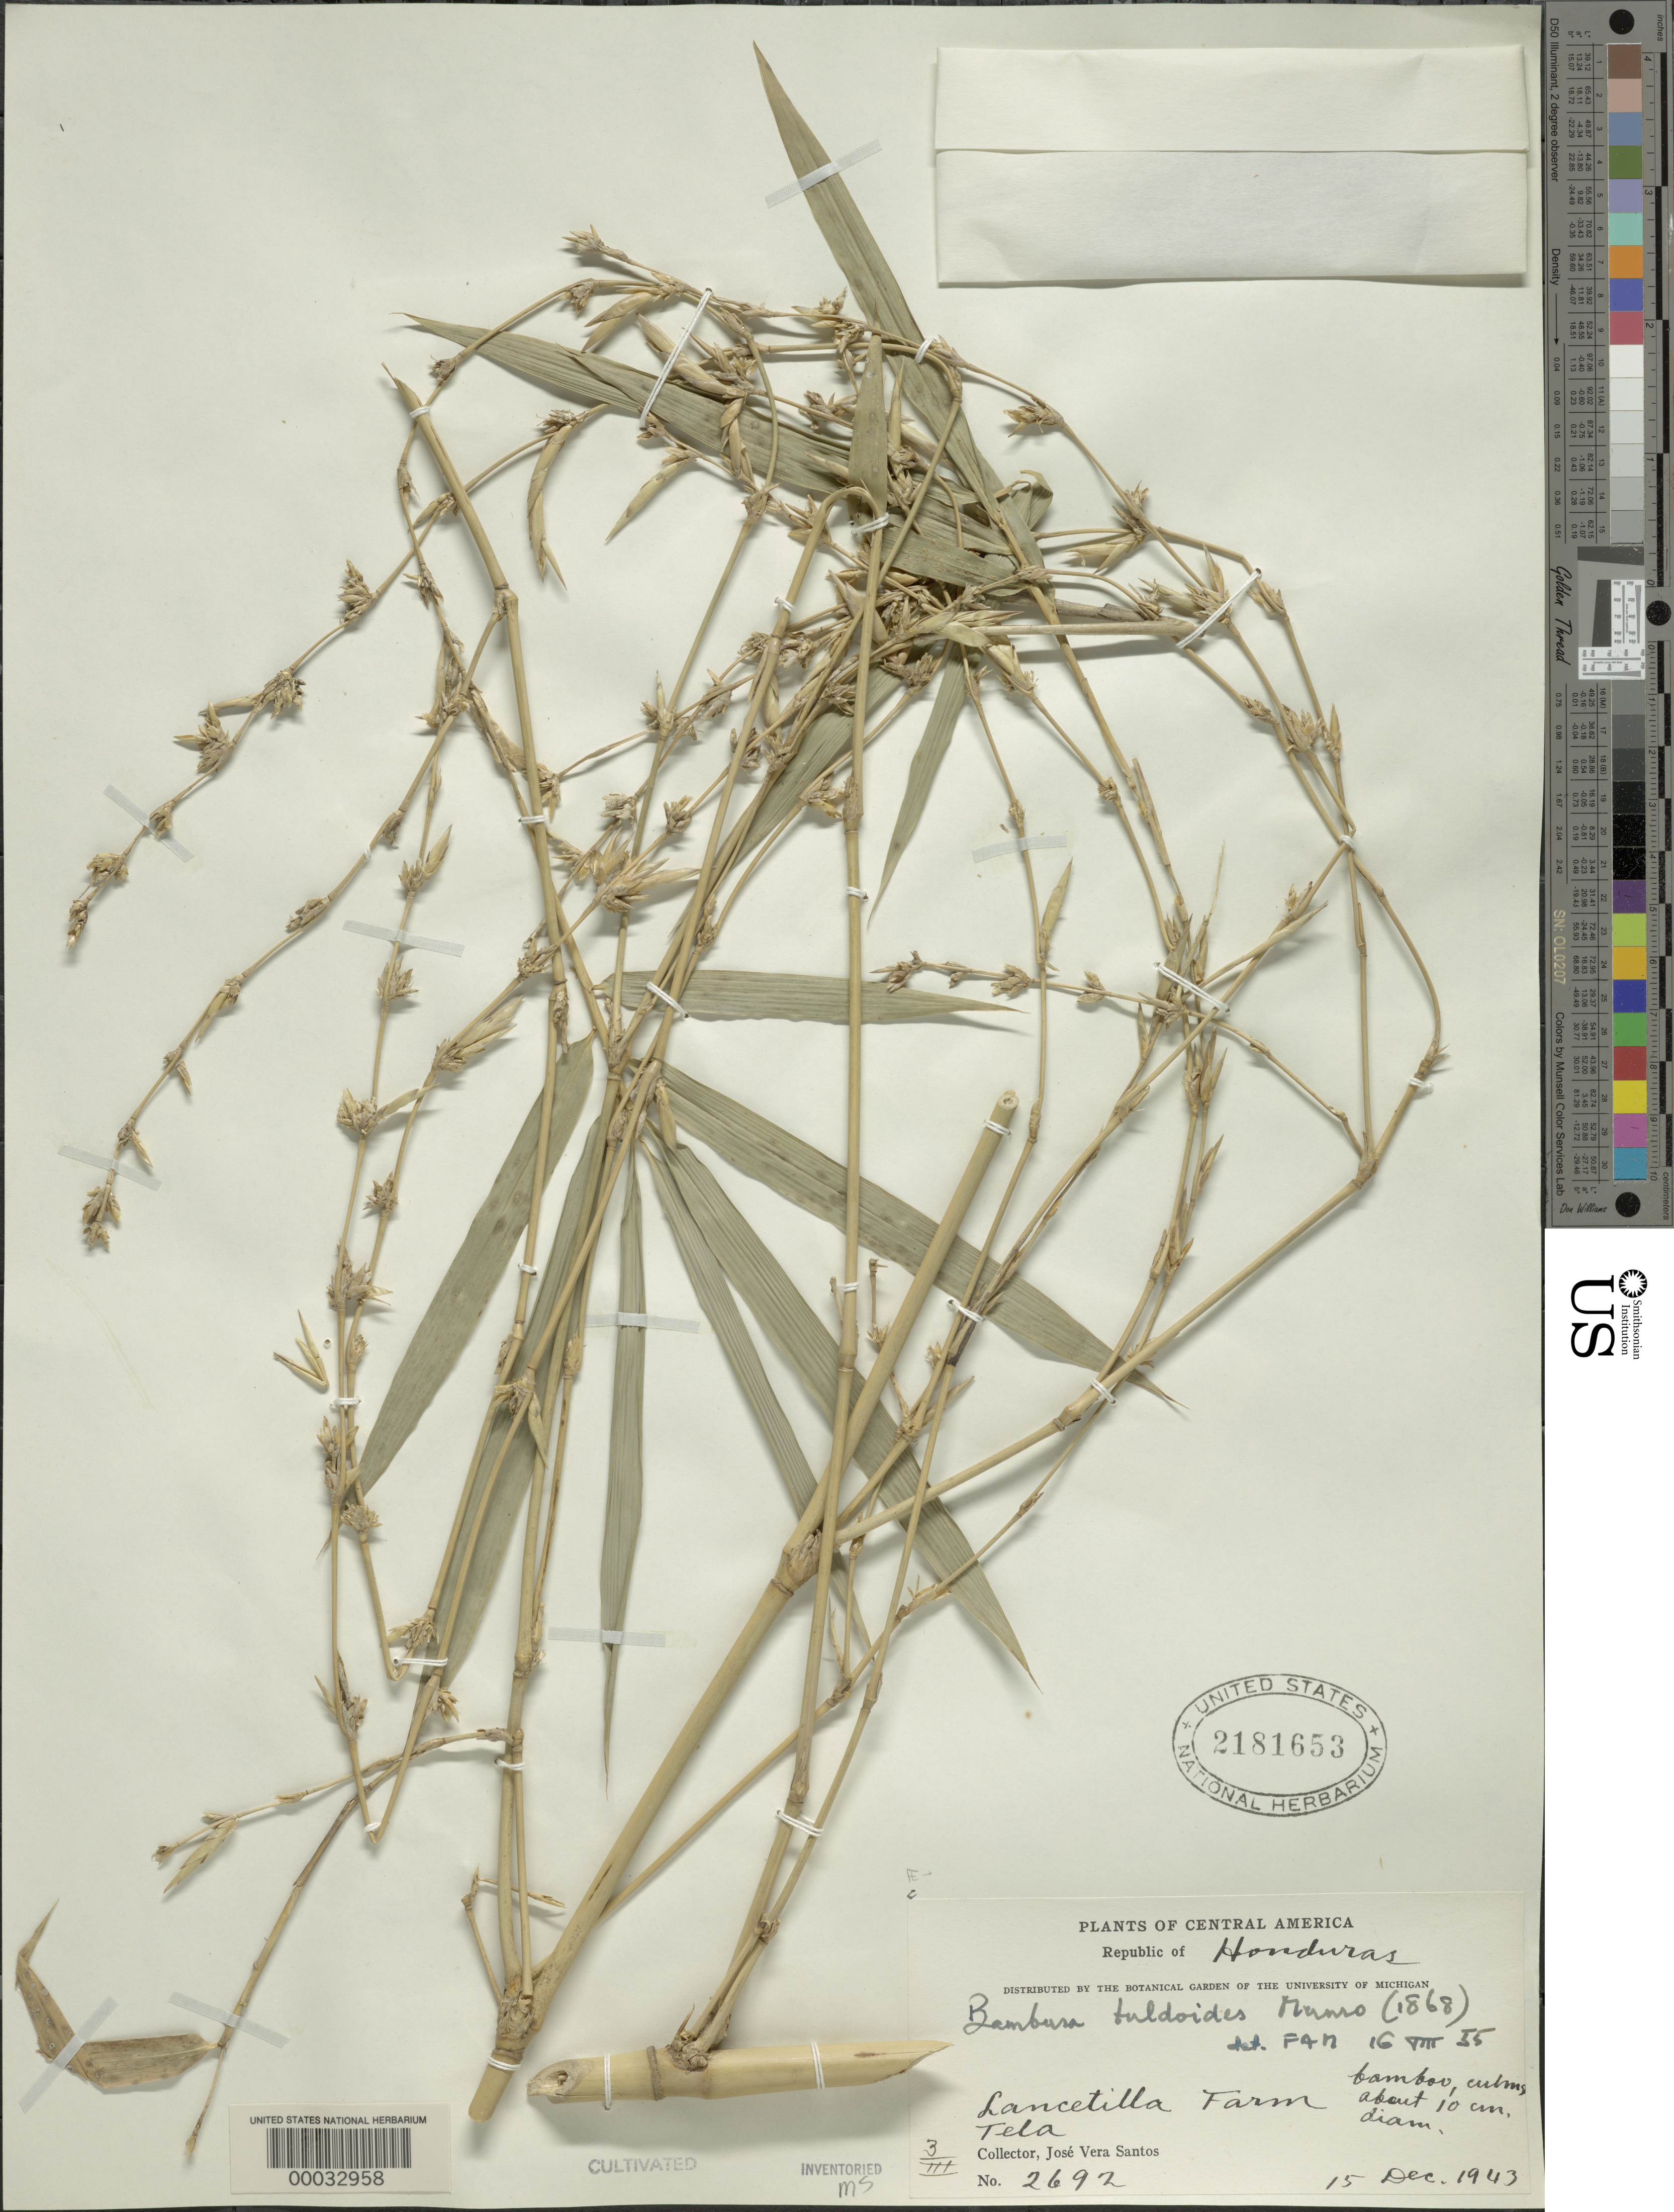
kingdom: Plantae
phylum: Tracheophyta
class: Liliopsida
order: Poales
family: Poaceae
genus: Bambusa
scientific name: Bambusa tuldoides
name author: Munro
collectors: J. V. Santos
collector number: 2692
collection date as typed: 15 Dec 1943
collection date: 1943-12-15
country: Honduras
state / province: Atlántida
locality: Tela, Lancetilla farm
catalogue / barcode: US 2181653